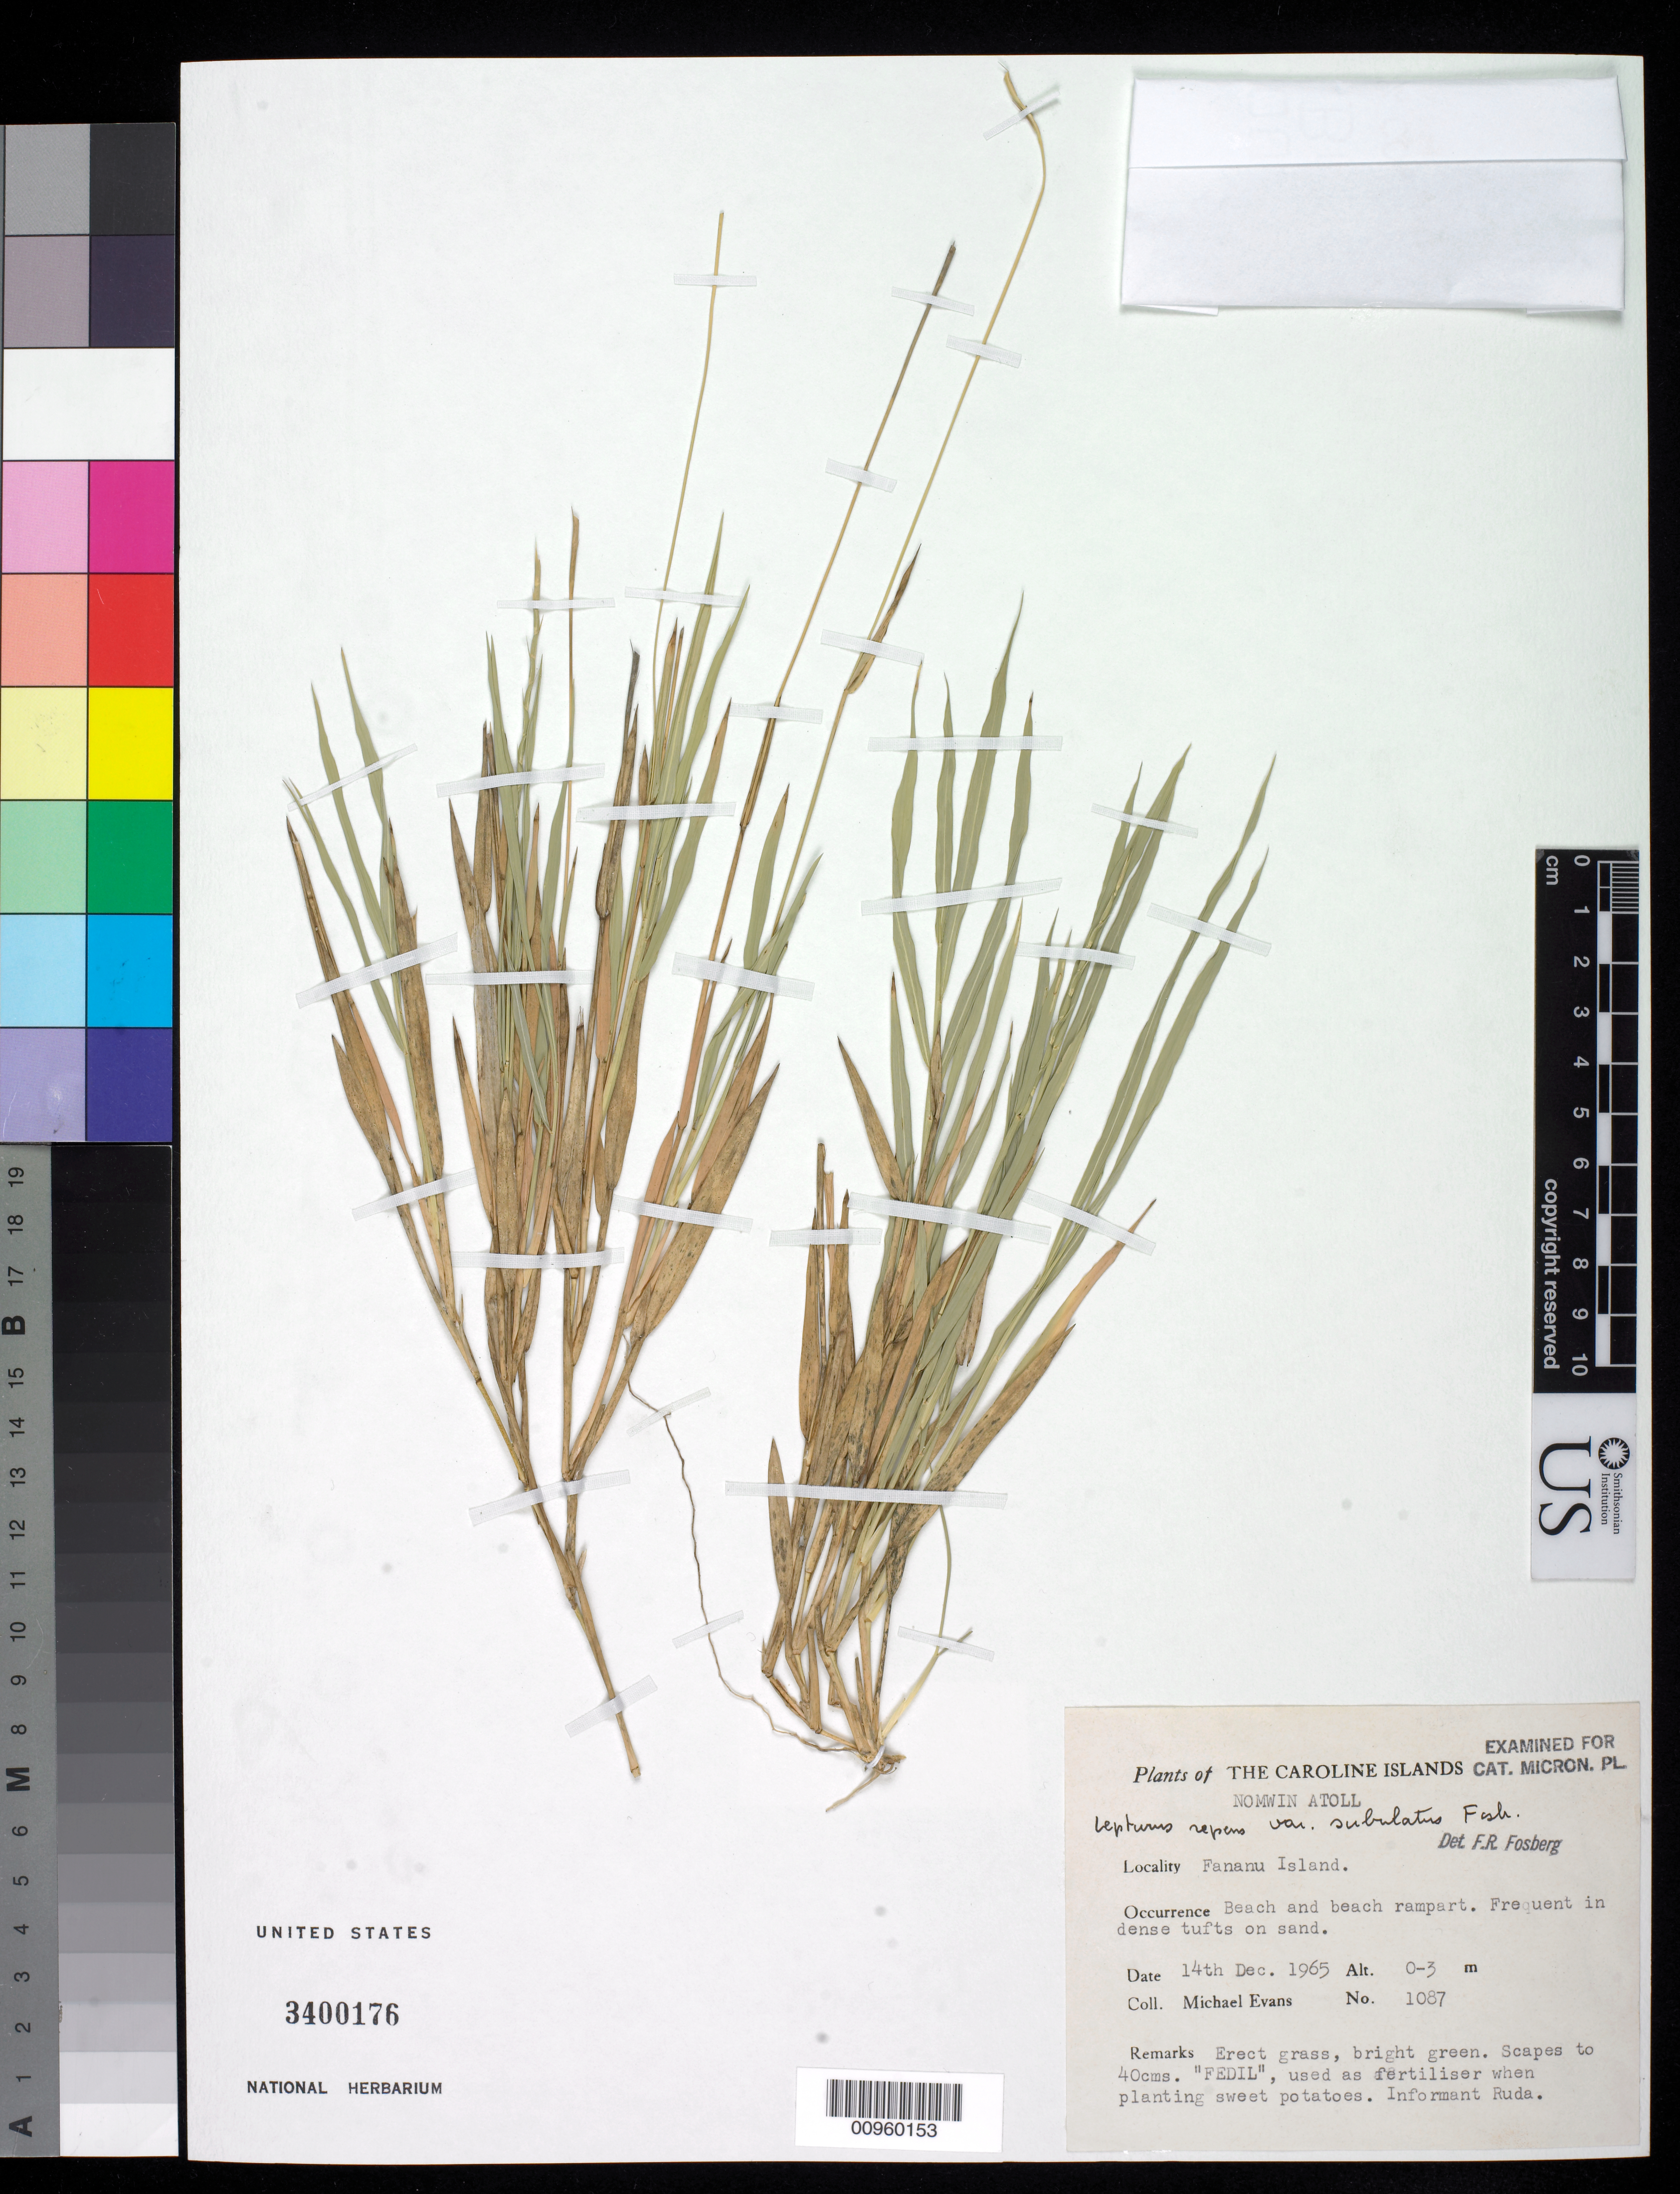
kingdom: Plantae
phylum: Tracheophyta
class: Liliopsida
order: Poales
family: Poaceae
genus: Lepturus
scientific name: Lepturus repens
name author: (J.R. Forst.) R. Br.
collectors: M. Evans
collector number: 1087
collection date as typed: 15 Dec 1965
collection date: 1965-12-15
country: Micronesia, Federated States of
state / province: Truk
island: Nomwin Atoll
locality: Beach and beach rampart. Frequent in dense tufts on sand.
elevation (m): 0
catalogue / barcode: US 3400176